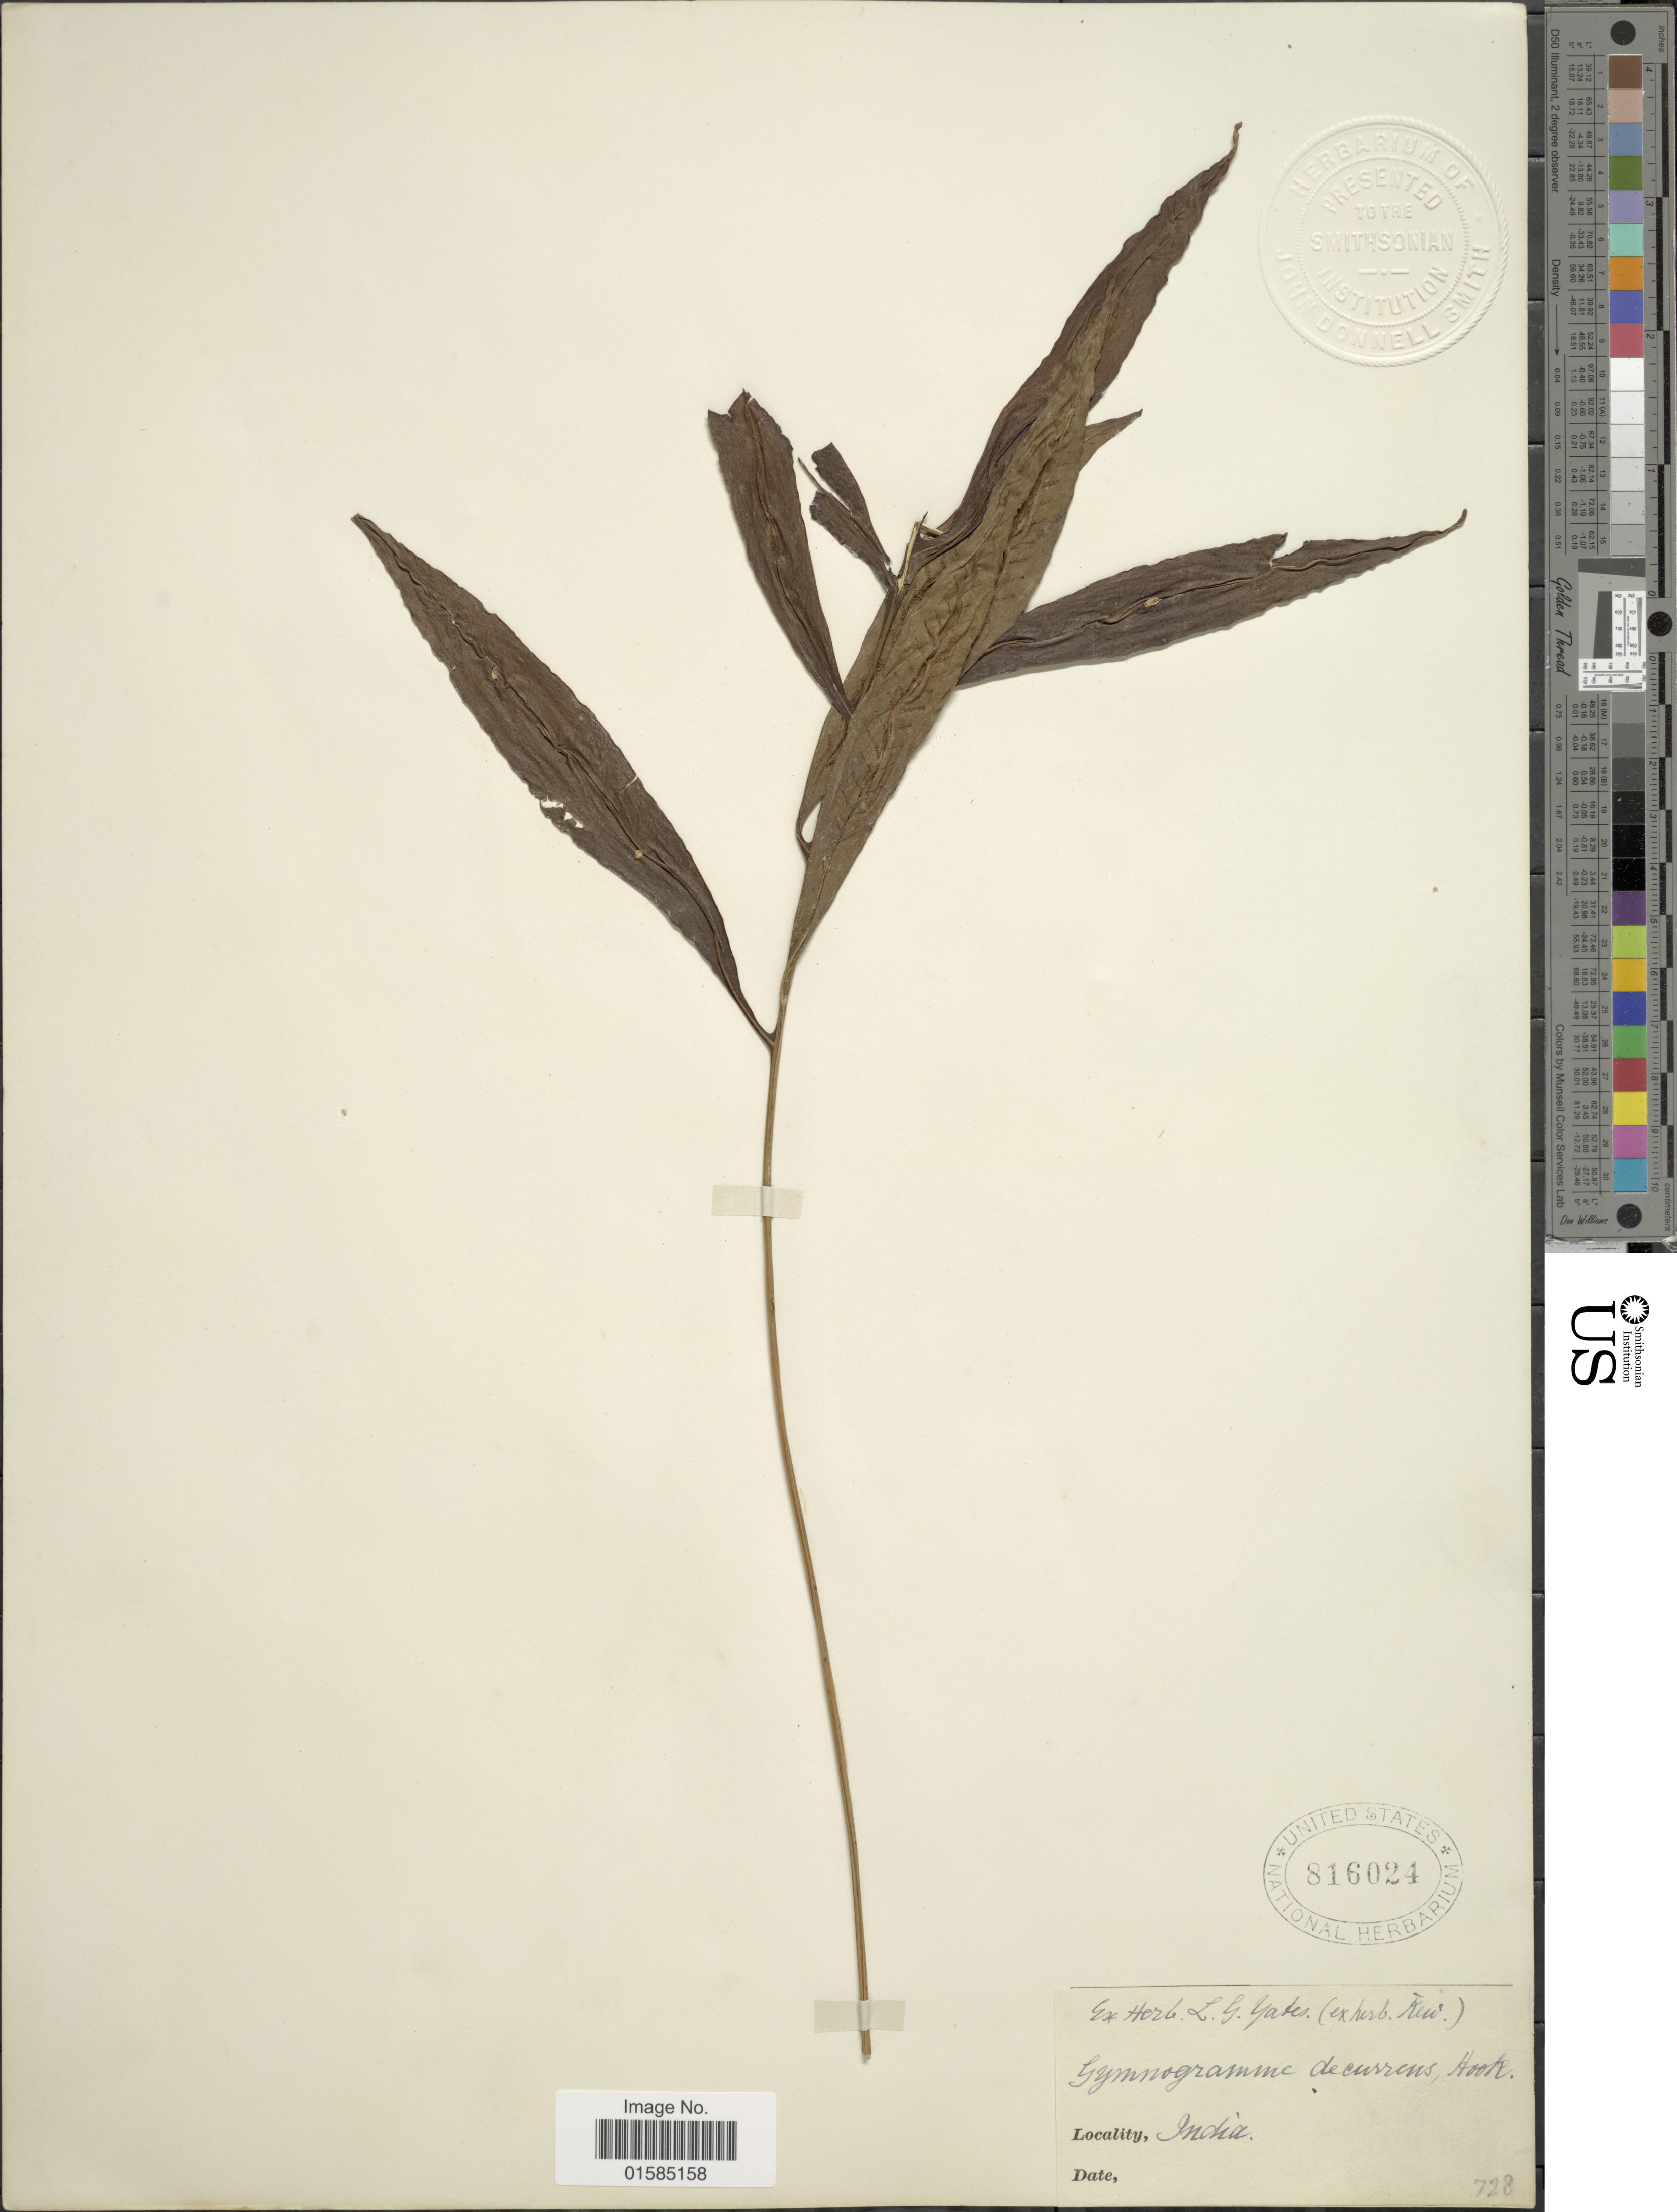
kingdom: Plantae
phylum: Tracheophyta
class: Polypodiopsida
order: Polypodiales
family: Polypodiaceae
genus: Leptochilus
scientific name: Leptochilus ellipticus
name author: (Thunb.) Noot.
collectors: ex herb. L. G. Yates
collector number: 728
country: India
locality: India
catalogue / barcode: US 816024